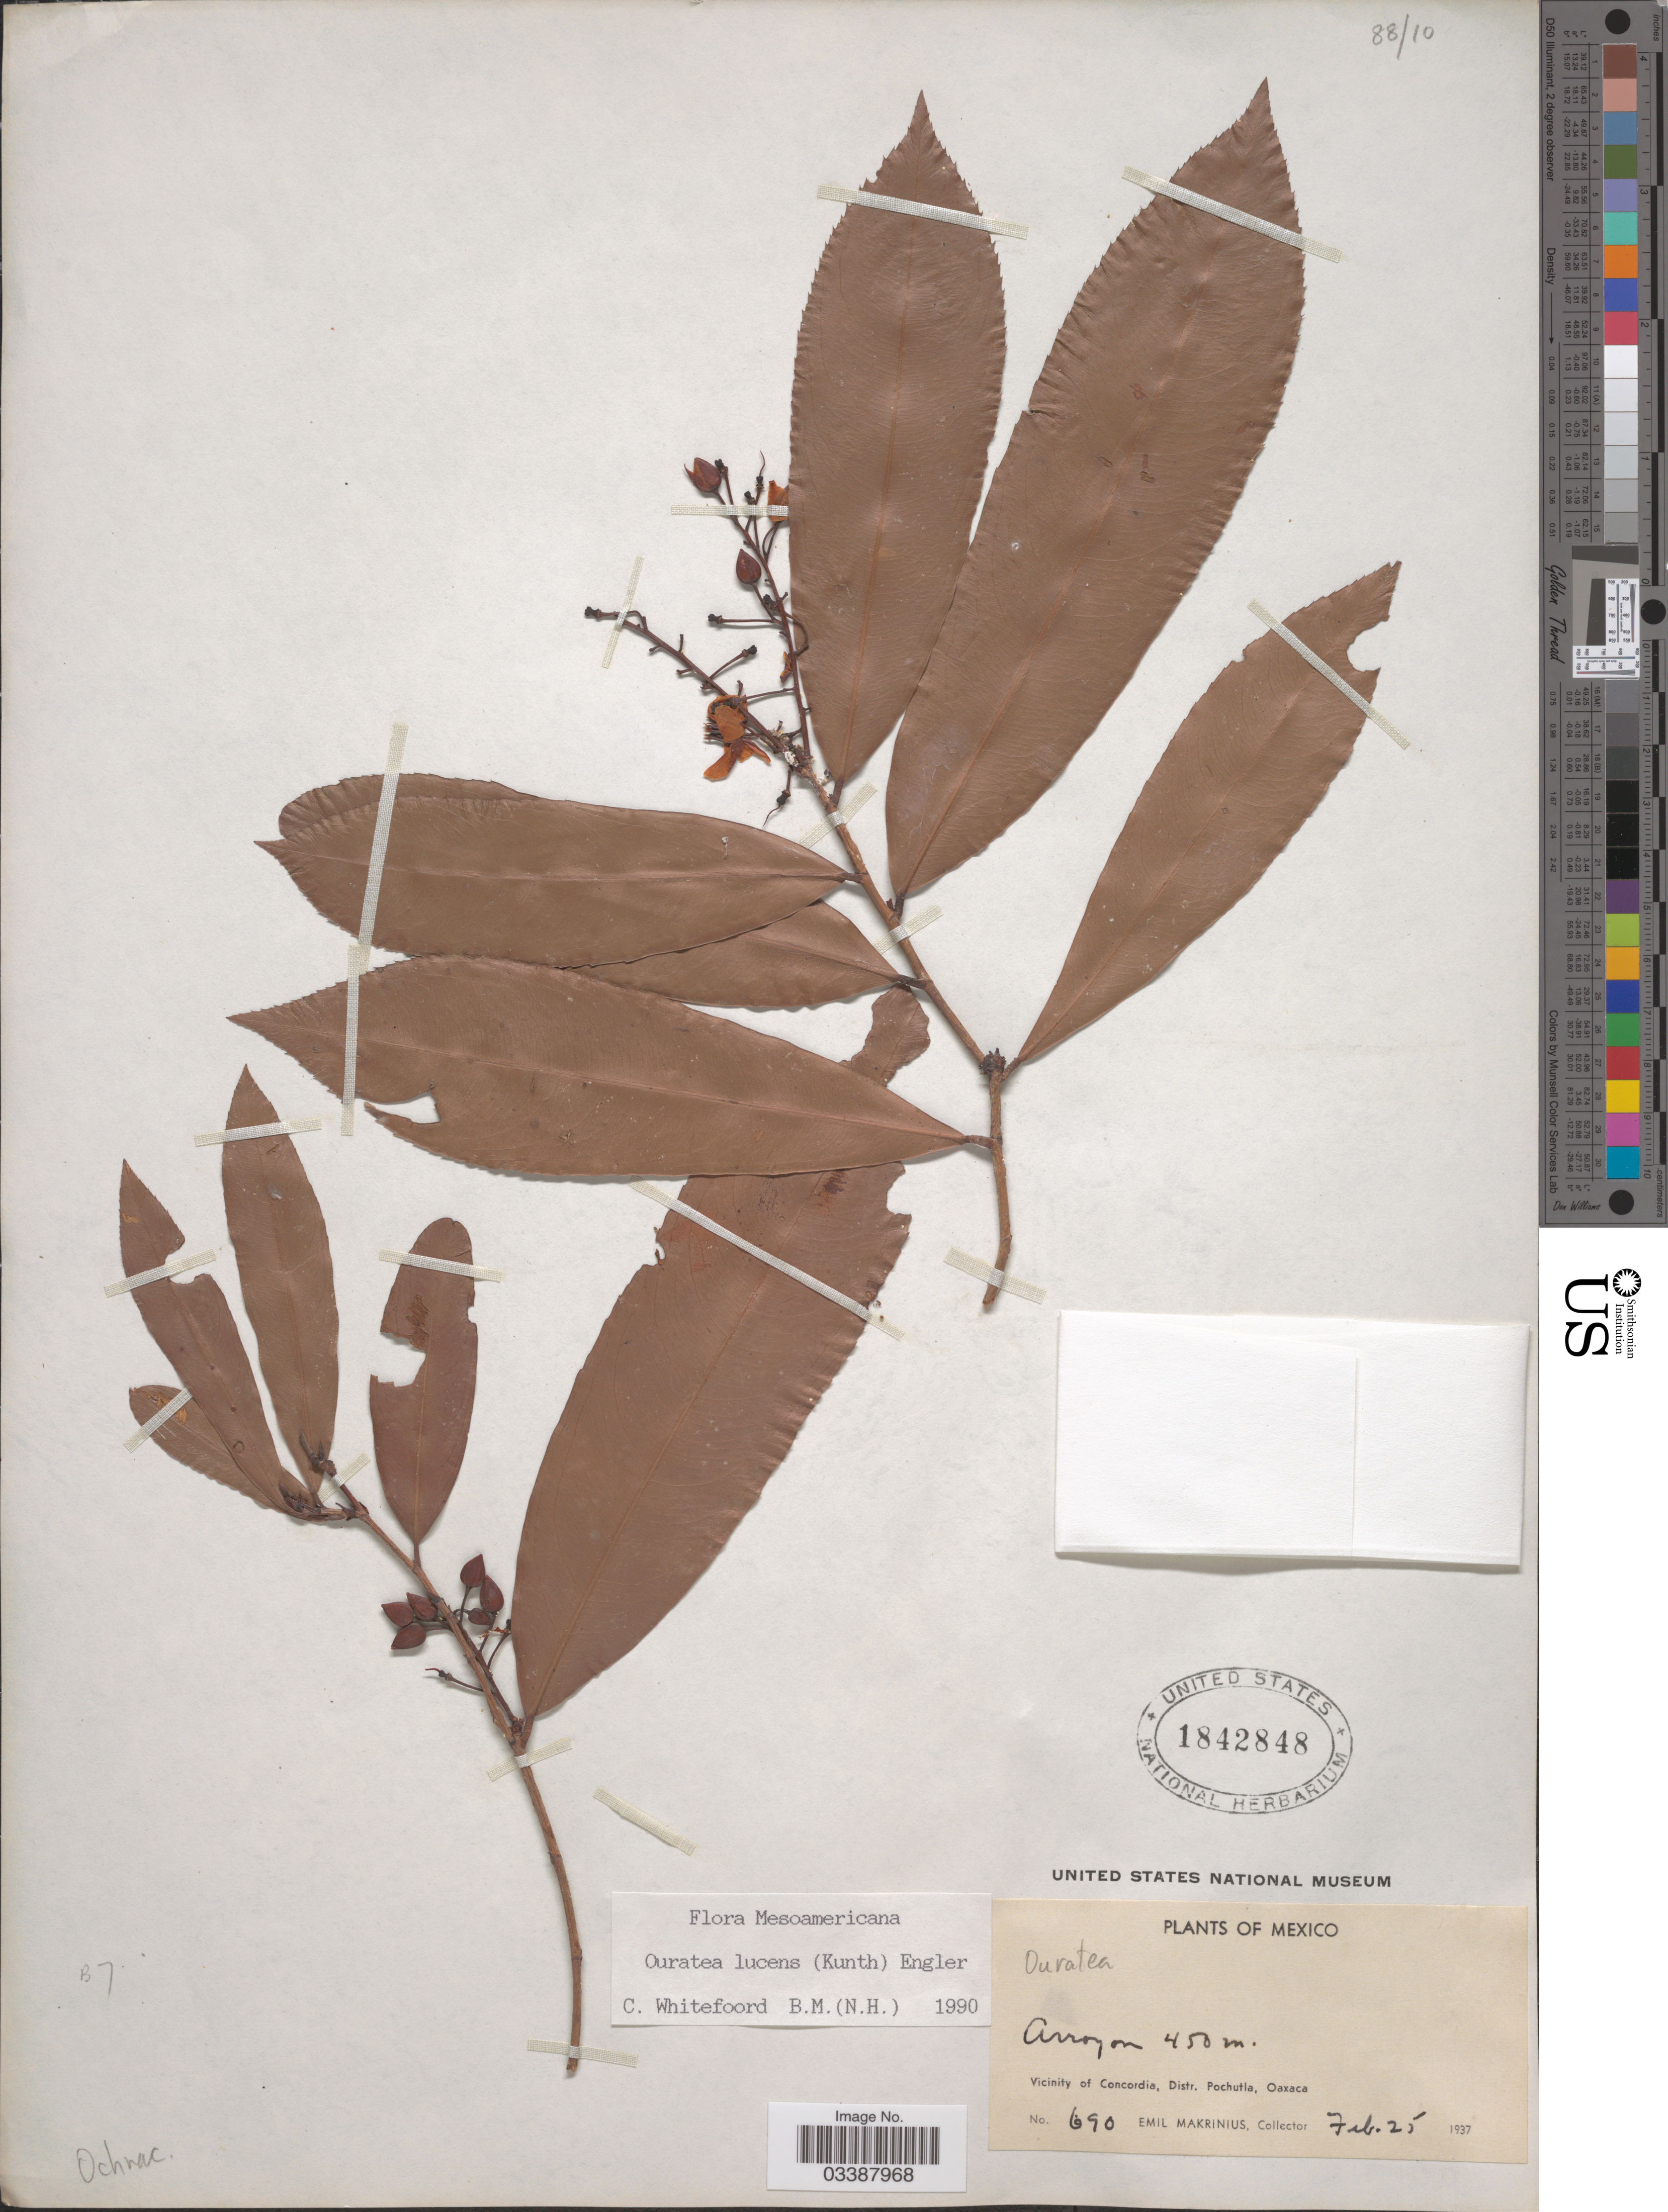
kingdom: Plantae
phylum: Tracheophyta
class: Magnoliopsida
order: Malpighiales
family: Ochnaceae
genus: Ouratea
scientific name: Ouratea lucens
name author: (Kunth) Engl.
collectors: E. Makrinius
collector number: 690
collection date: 1937-02-25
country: Mexico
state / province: Oaxaca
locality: Vicinity of Concordia, Distr. Pochutla. Arroyon.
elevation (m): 450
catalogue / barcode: US 1842848